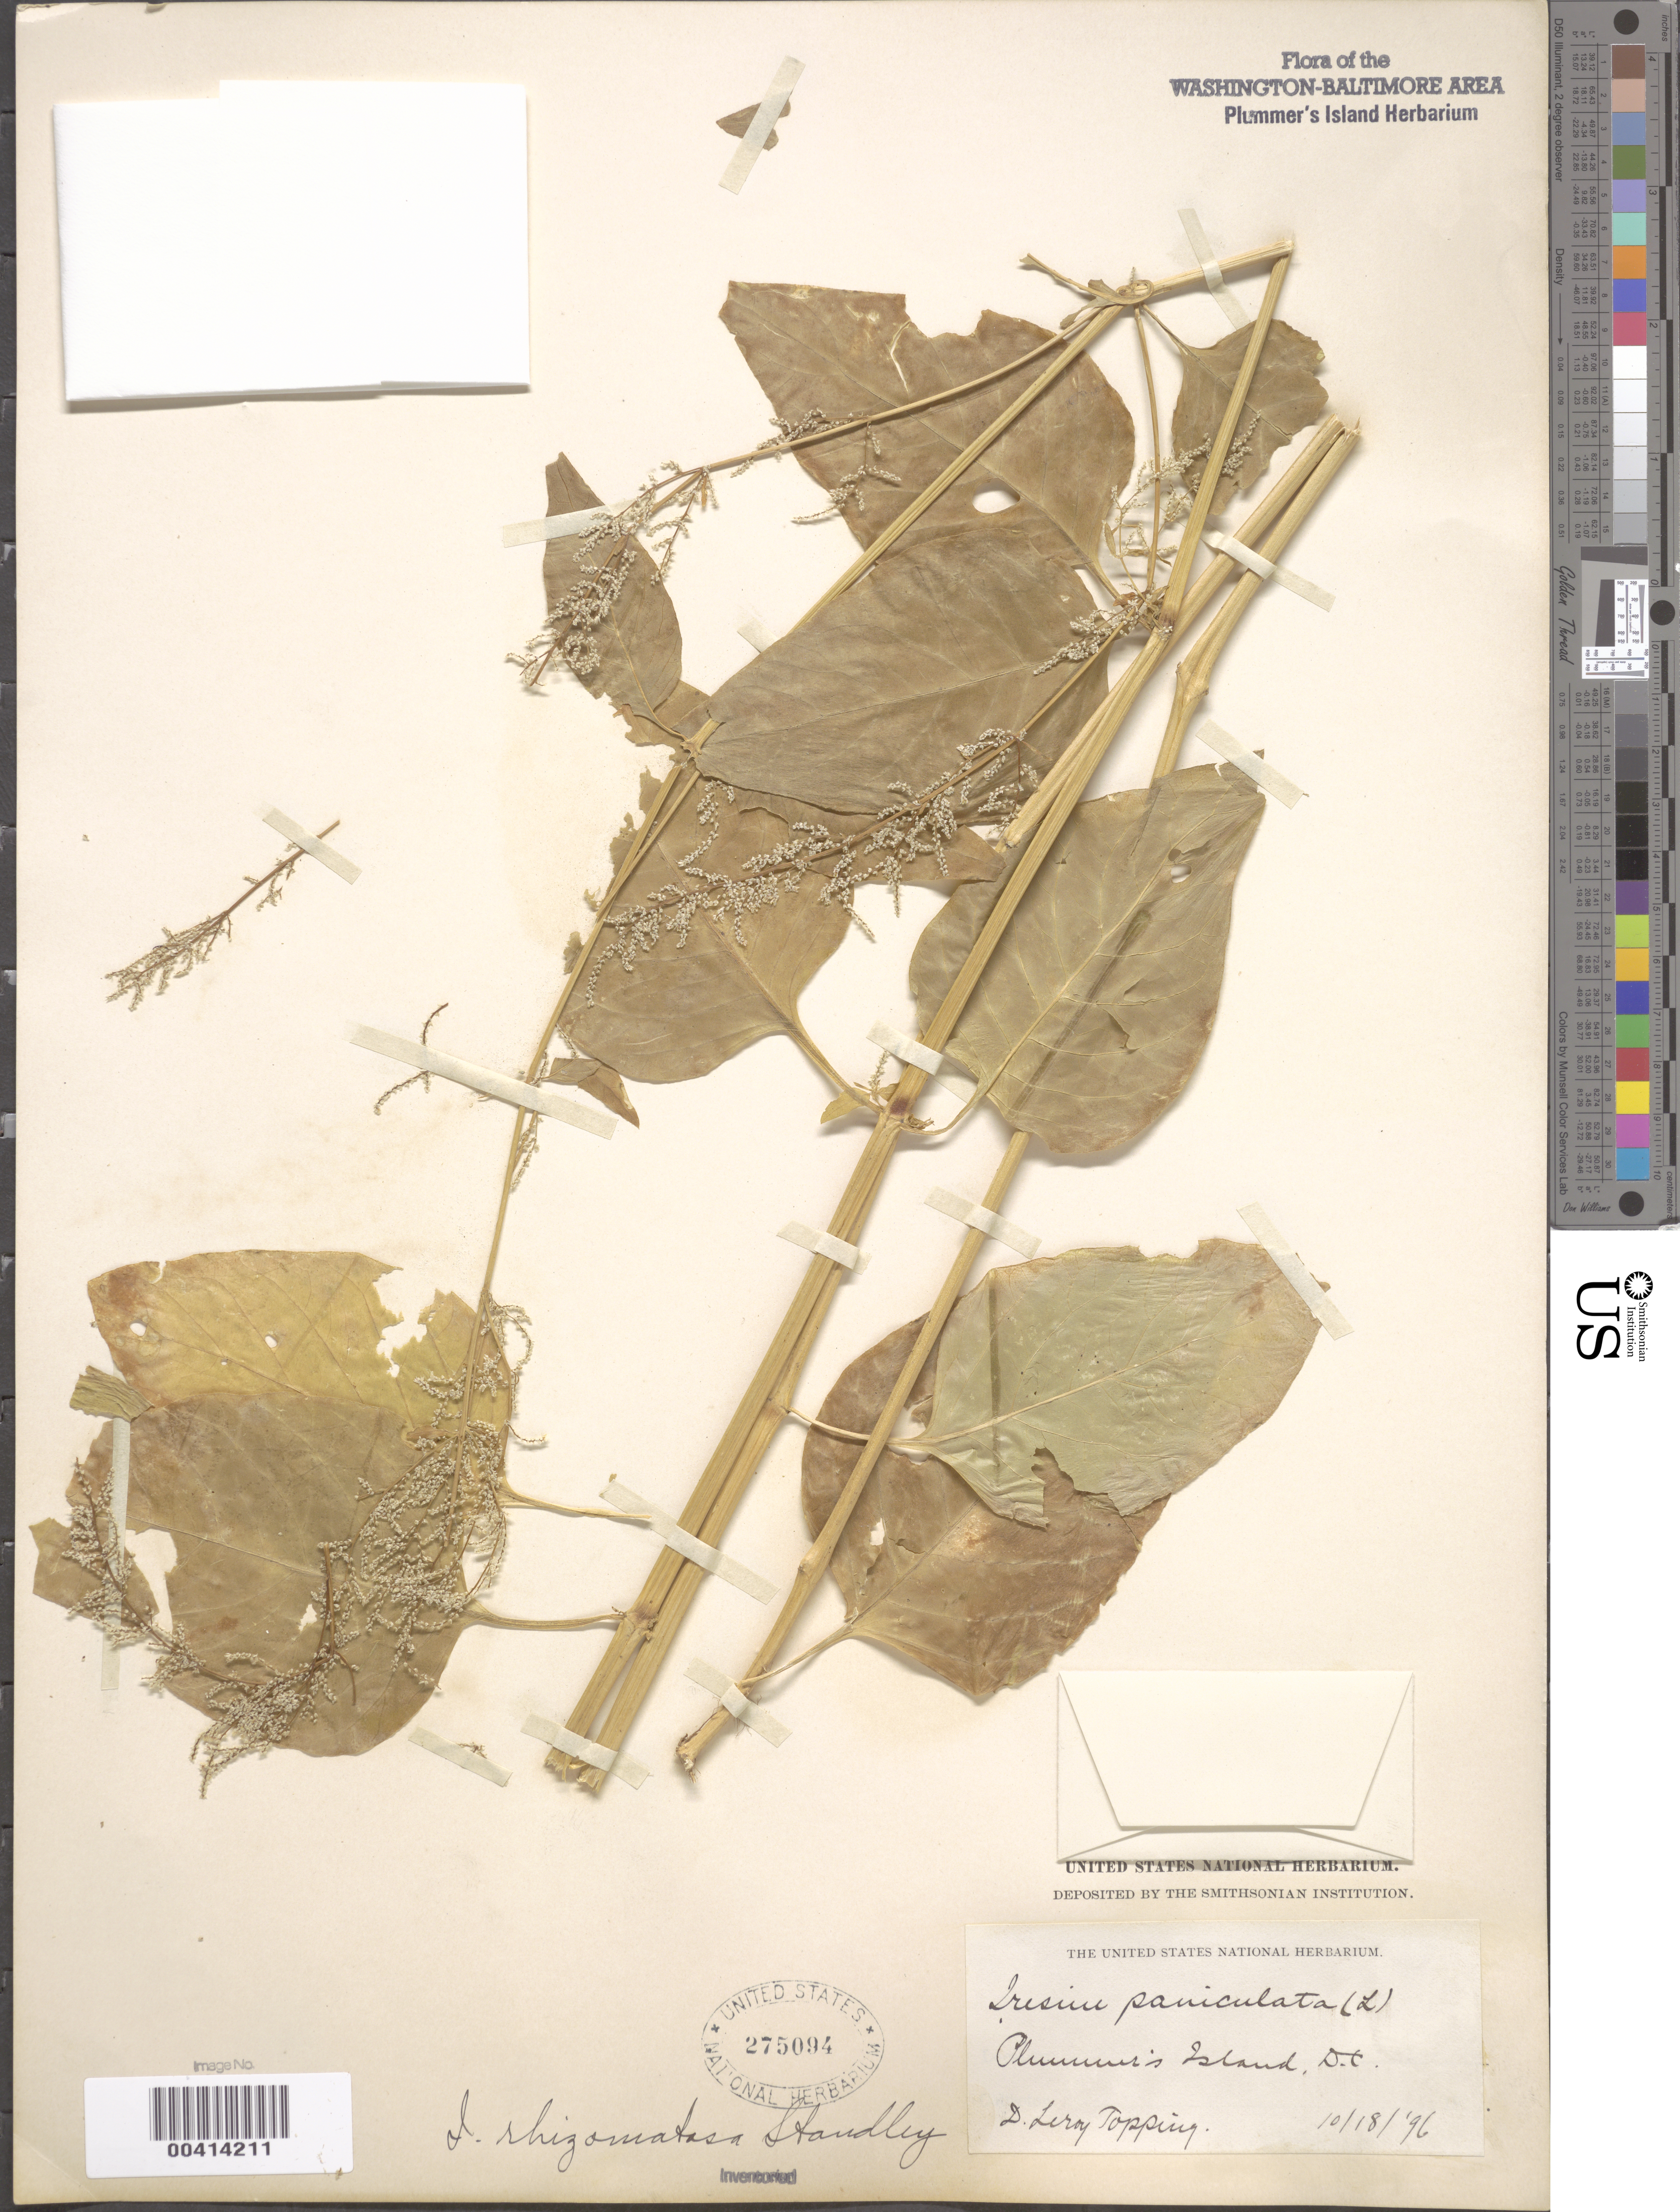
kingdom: Plantae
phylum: Tracheophyta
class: Magnoliopsida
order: Caryophyllales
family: Amaranthaceae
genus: Iresine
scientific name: Iresine rhizomatosa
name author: Standl.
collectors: D. L. Topping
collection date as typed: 18 Oct 1896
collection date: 1896-10-18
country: United States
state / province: Maryland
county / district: Montgomery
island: Plummers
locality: Plummer's Island C. & O. Canal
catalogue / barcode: US 275094